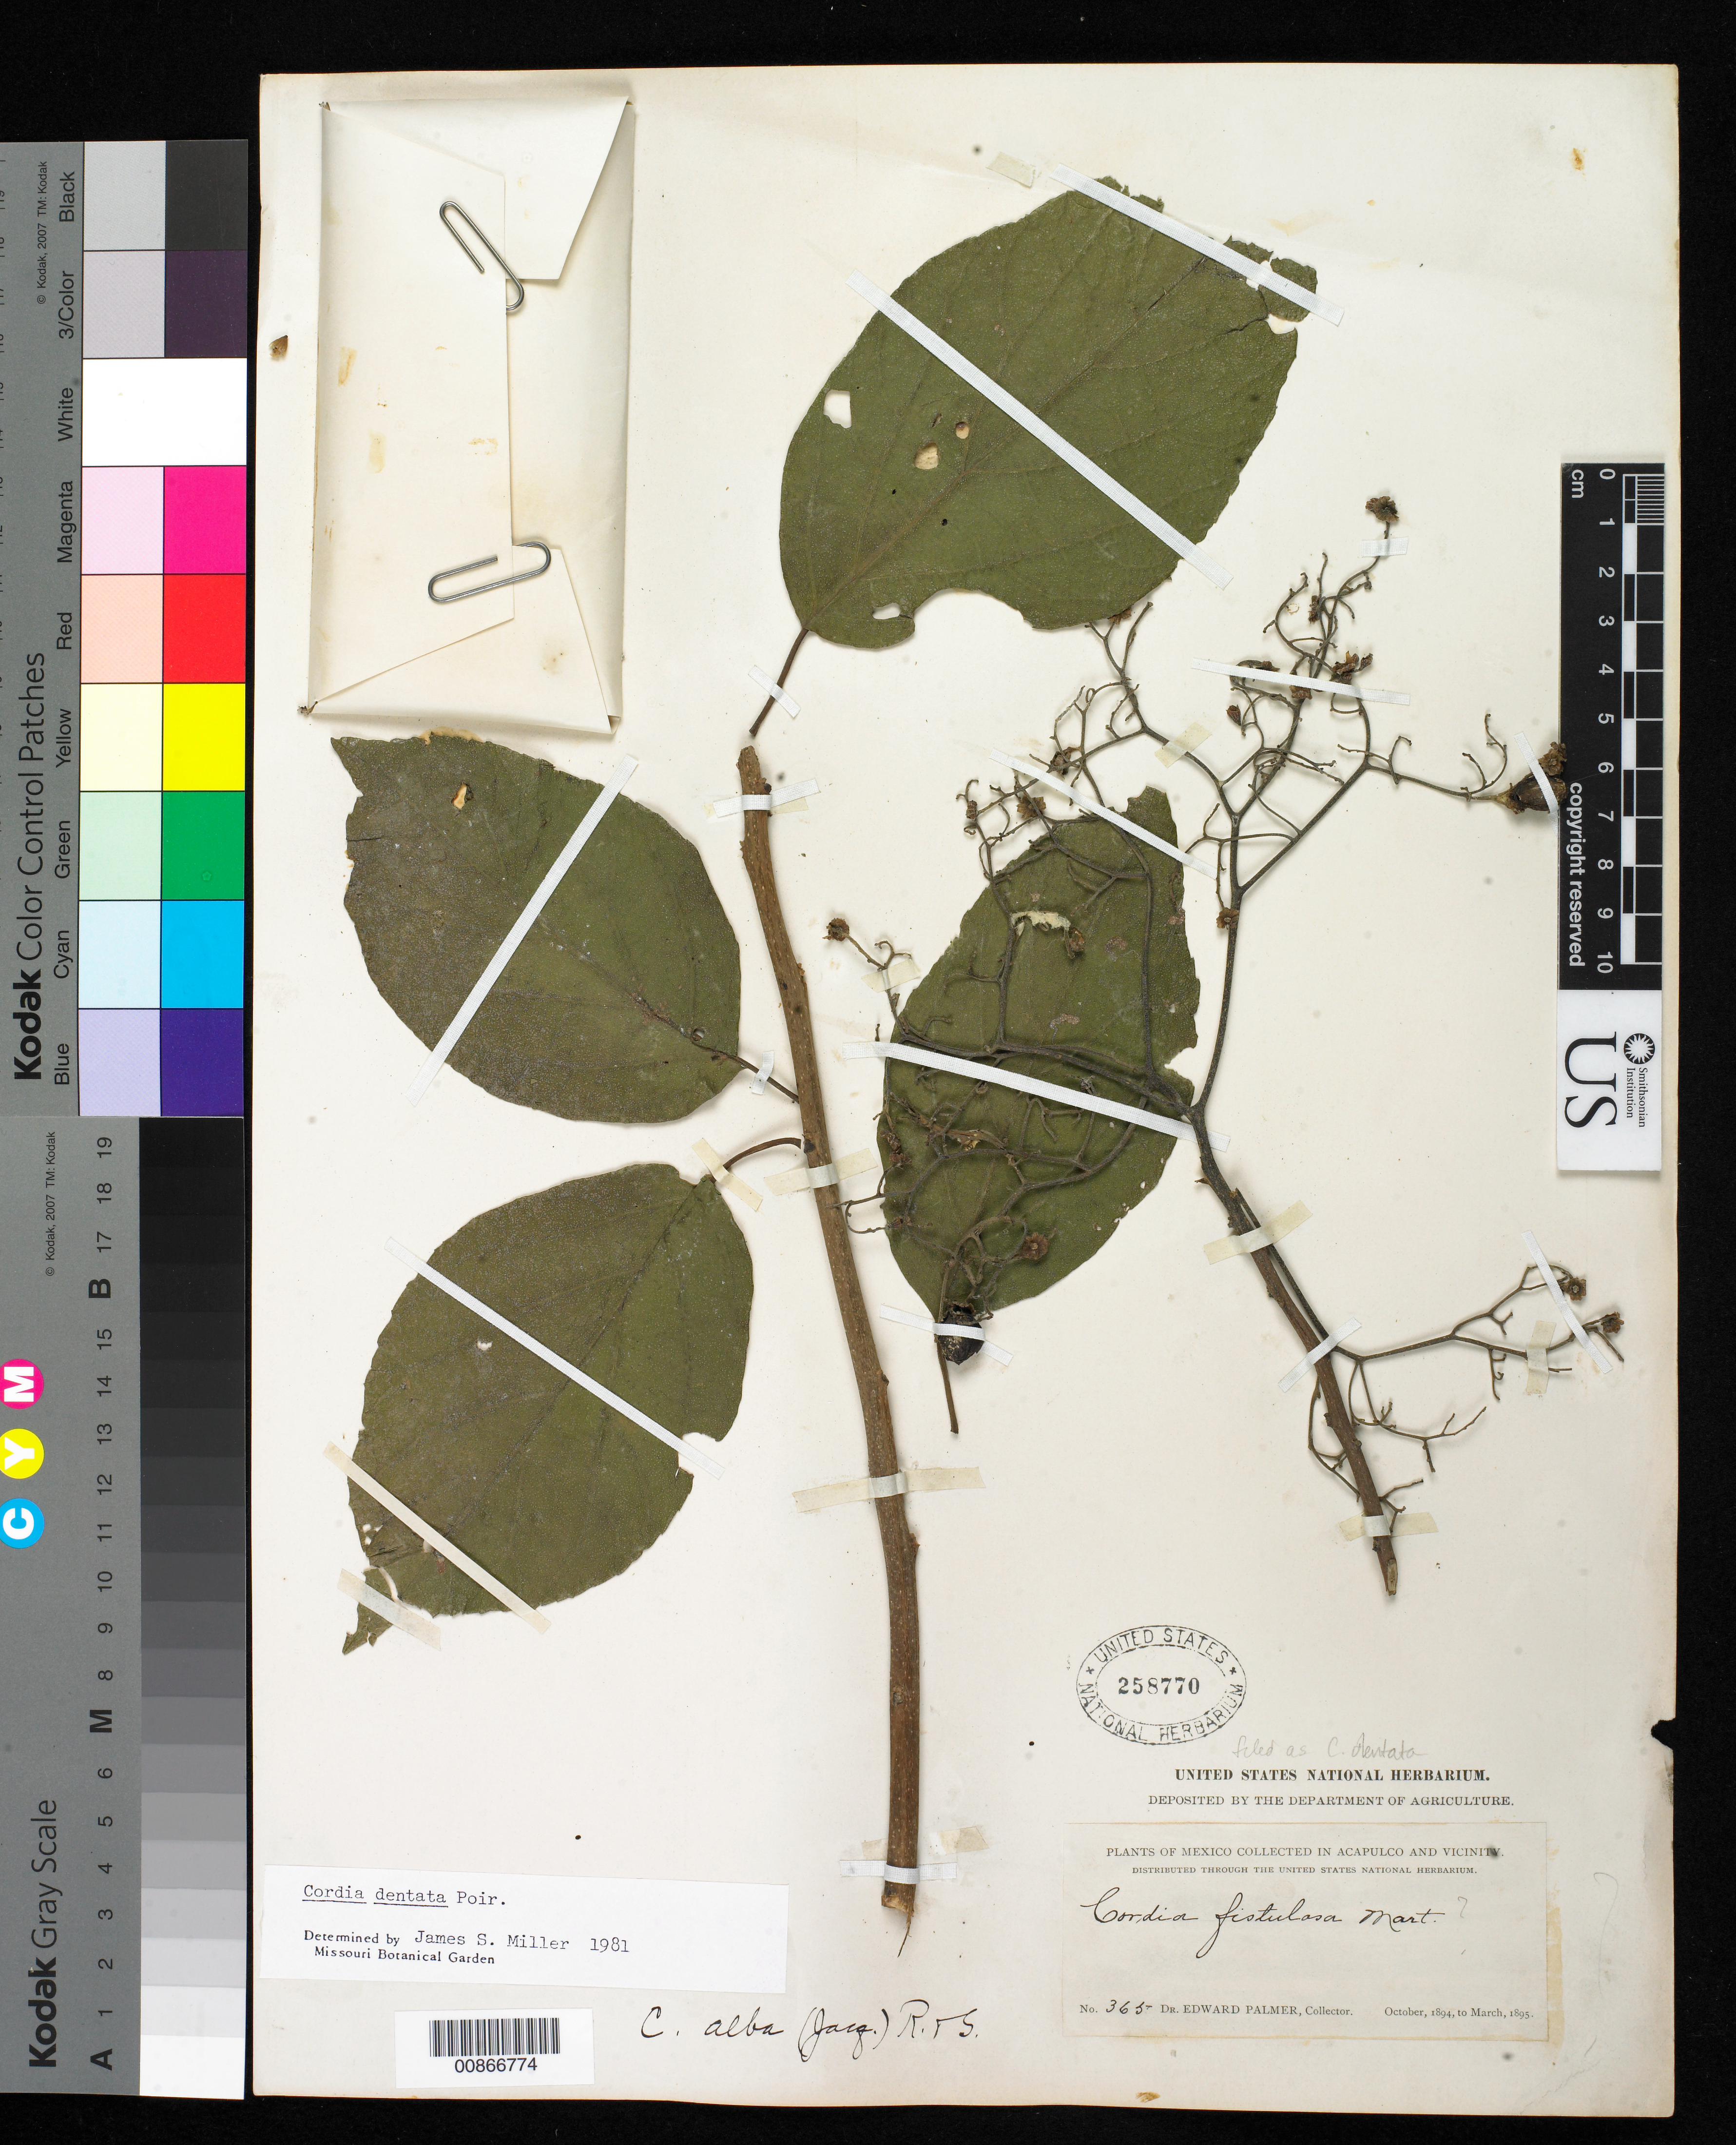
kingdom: Plantae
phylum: Tracheophyta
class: Magnoliopsida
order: Boraginales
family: Cordiaceae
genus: Cordia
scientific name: Cordia dentata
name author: Poir.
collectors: E. Palmer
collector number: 365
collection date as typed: Oct 1894 to -- Mar 1895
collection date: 1894-10/1895-03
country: Mexico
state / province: Guerrero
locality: Acapulco, Guerrero and vicinity.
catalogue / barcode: US 258770